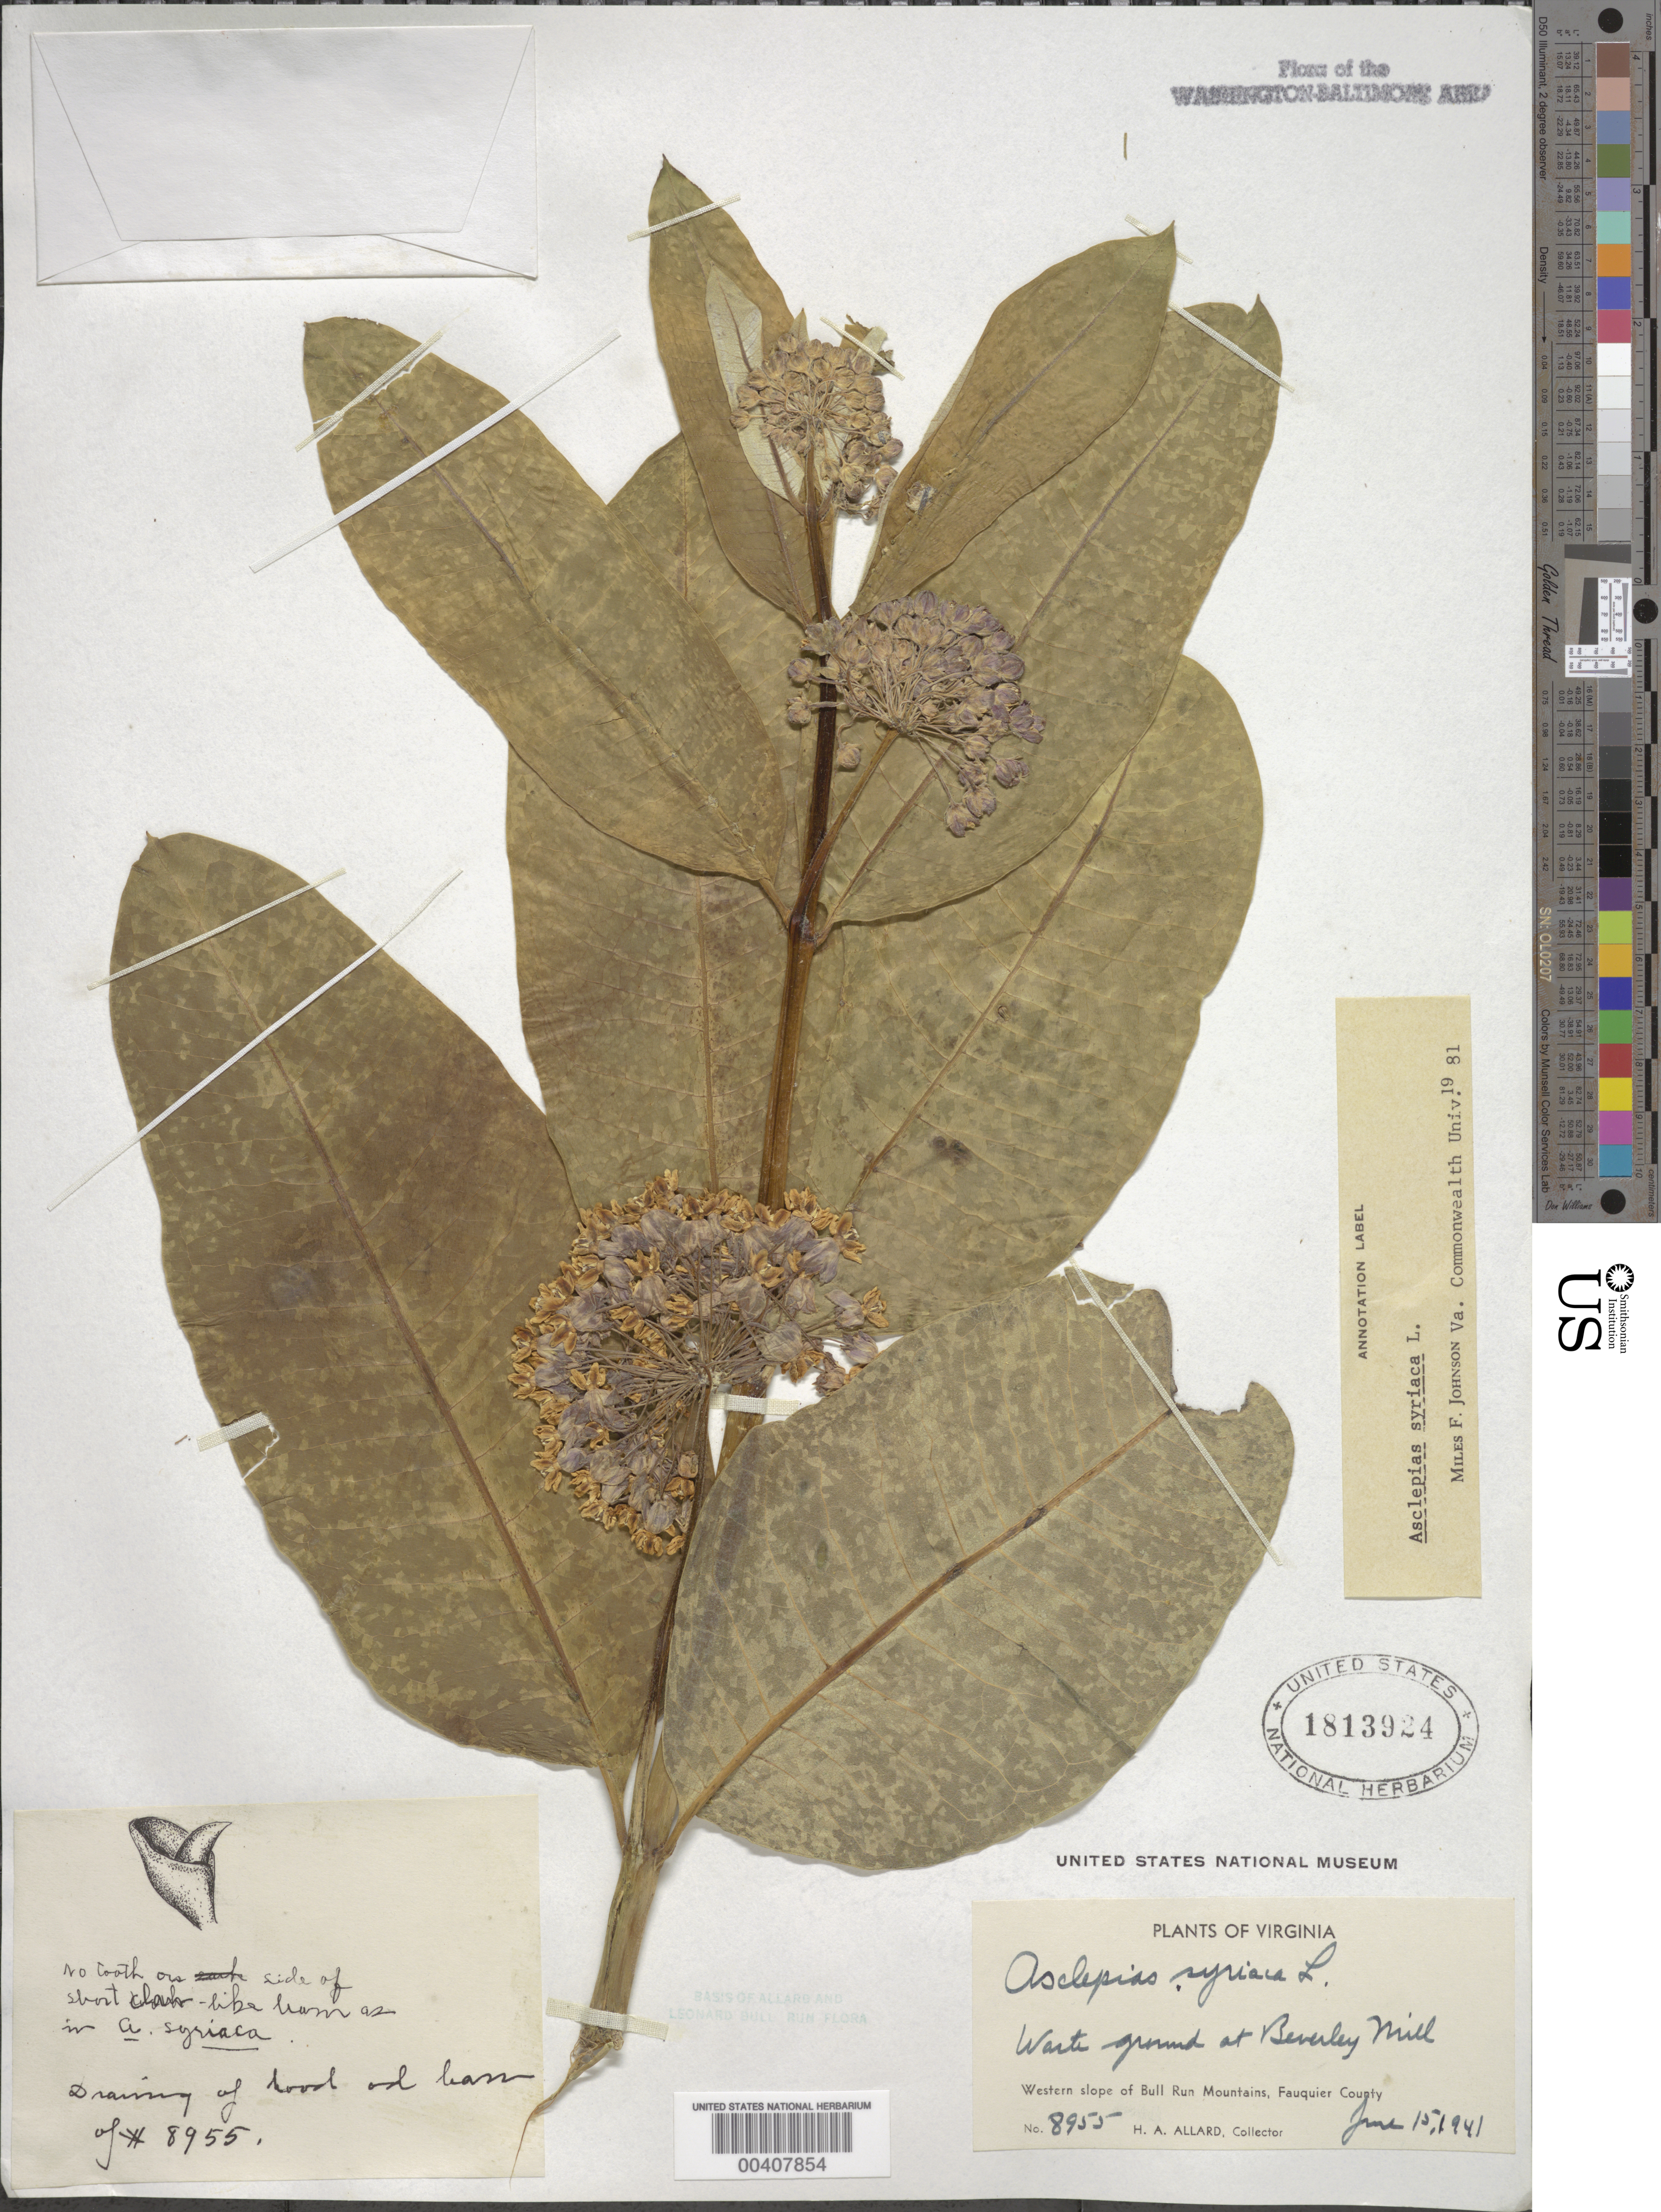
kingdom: Plantae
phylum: Tracheophyta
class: Magnoliopsida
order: Gentianales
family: Apocynaceae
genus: Asclepias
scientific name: Asclepias syriaca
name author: L.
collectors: H. A. Allard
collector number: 8955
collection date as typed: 15 Jun 1941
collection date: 1941-06-15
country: United States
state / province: Virginia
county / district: Fauquier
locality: Beverley Mill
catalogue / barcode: US 1813924